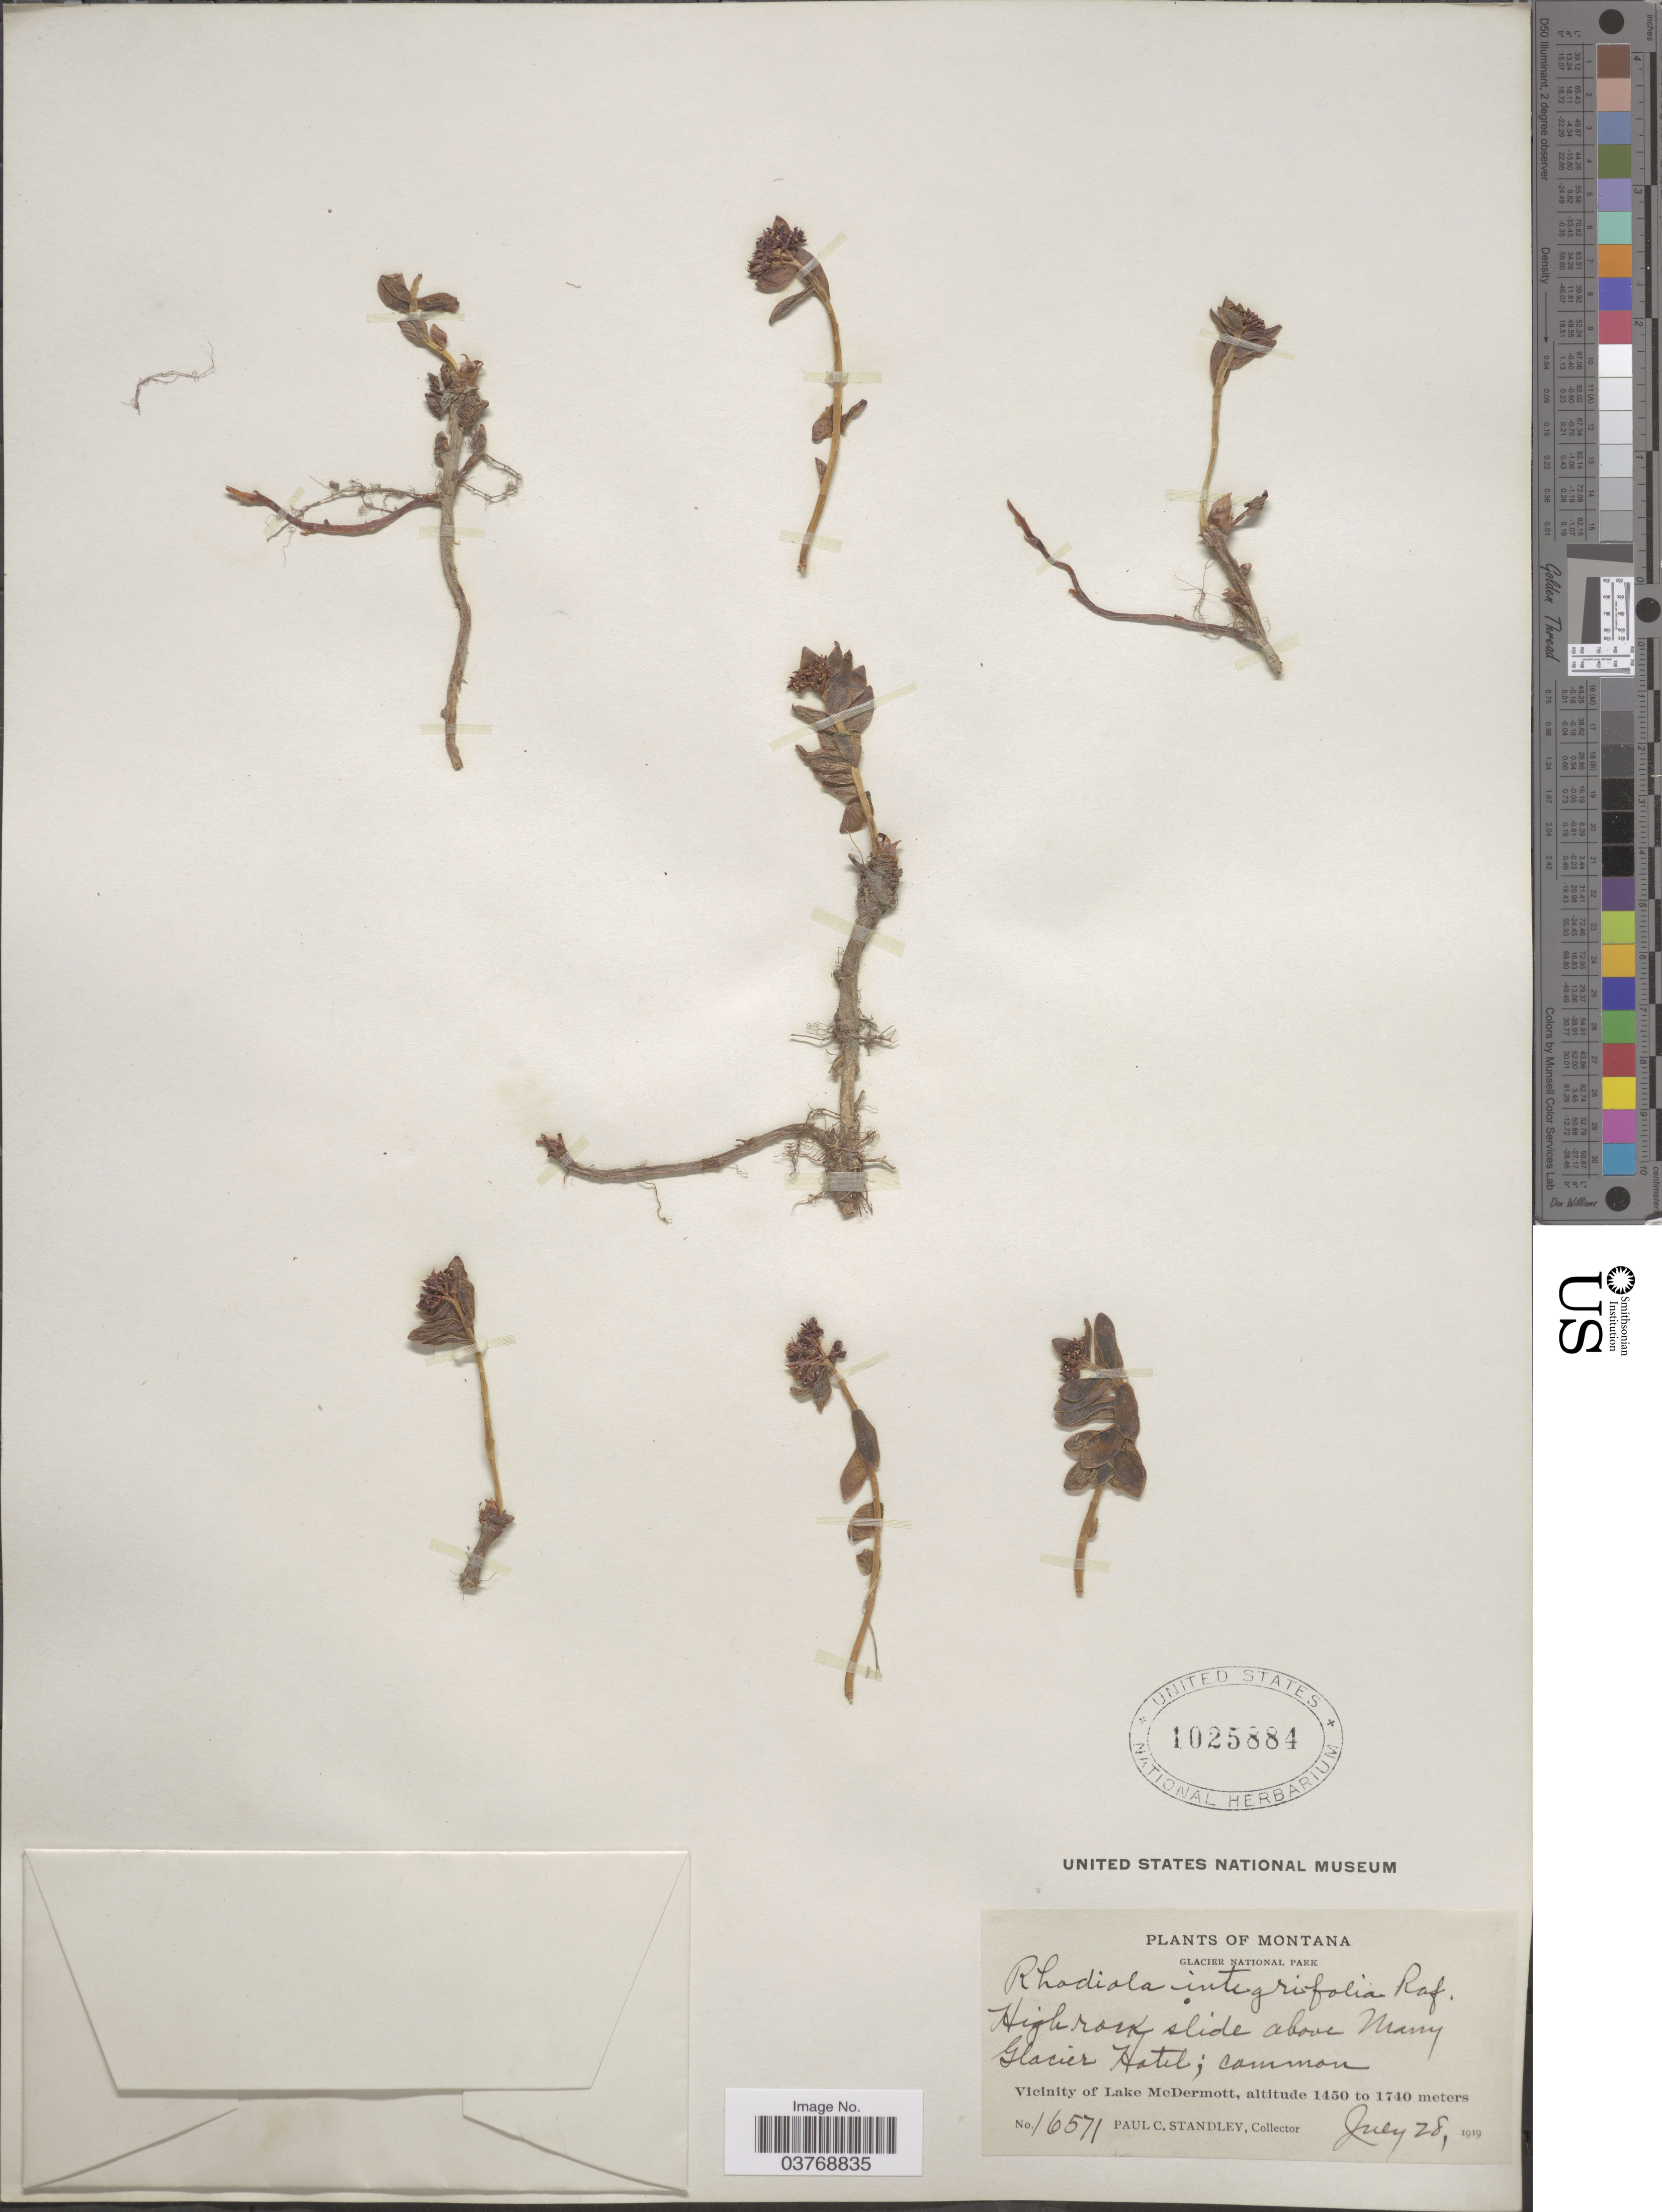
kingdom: Plantae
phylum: Tracheophyta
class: Magnoliopsida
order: Saxifragales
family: Crassulaceae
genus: Rhodiola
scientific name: Rhodiola integrifolia subsp. integrifolia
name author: Raf.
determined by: Strong, Mark T., (BOT), Smithsonian Institution - National Museum of Natural History (UNITED STATES)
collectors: P. C. Standley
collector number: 16571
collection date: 1919-07-28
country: United States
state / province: Montana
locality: Glacier National Park. Above Many Glacier Hotel. Vicinity of Lake McDermott.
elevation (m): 1450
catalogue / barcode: US 1025884